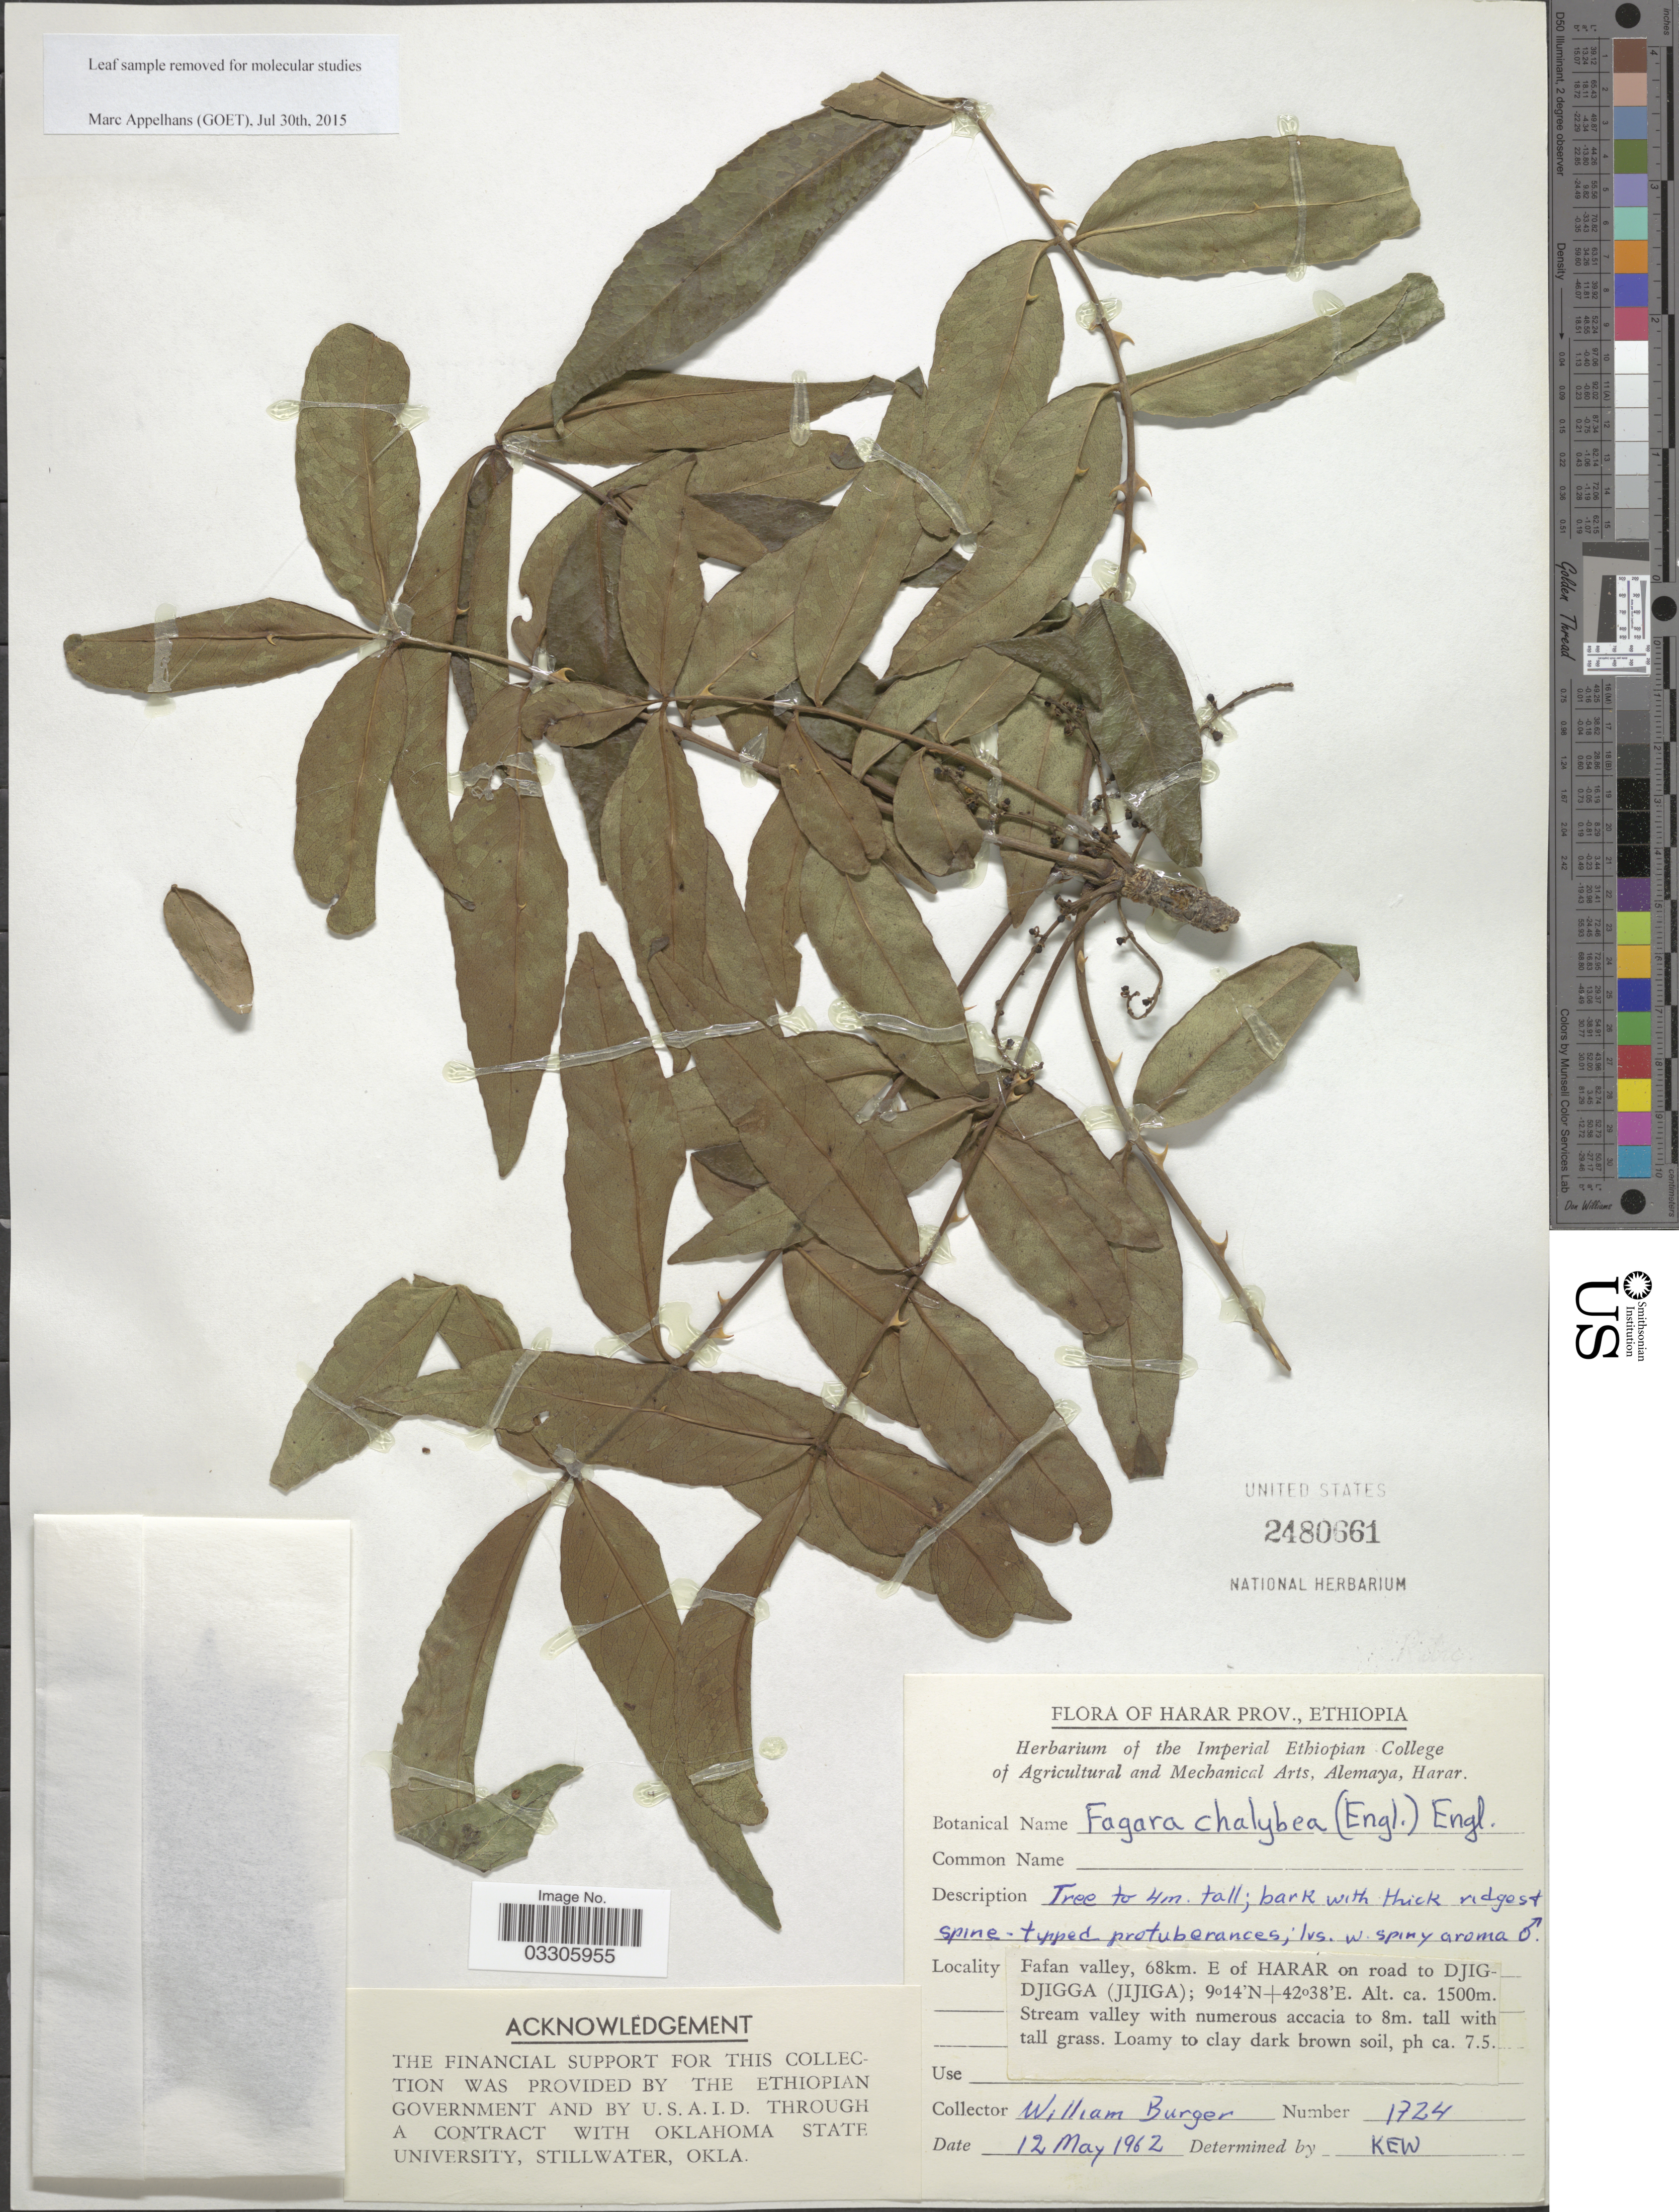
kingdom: Plantae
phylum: Tracheophyta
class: Magnoliopsida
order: Sapindales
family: Rutaceae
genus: Zanthoxylum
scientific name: Zanthoxylum chalybeum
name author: Engl.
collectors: W. Burger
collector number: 1724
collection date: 1962-05-12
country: Ethiopia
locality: Harar Prov., Fafan valley, 68km. E. of Harar on road to Djigdjigga (Jijiga).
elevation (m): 1500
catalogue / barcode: US 2480661